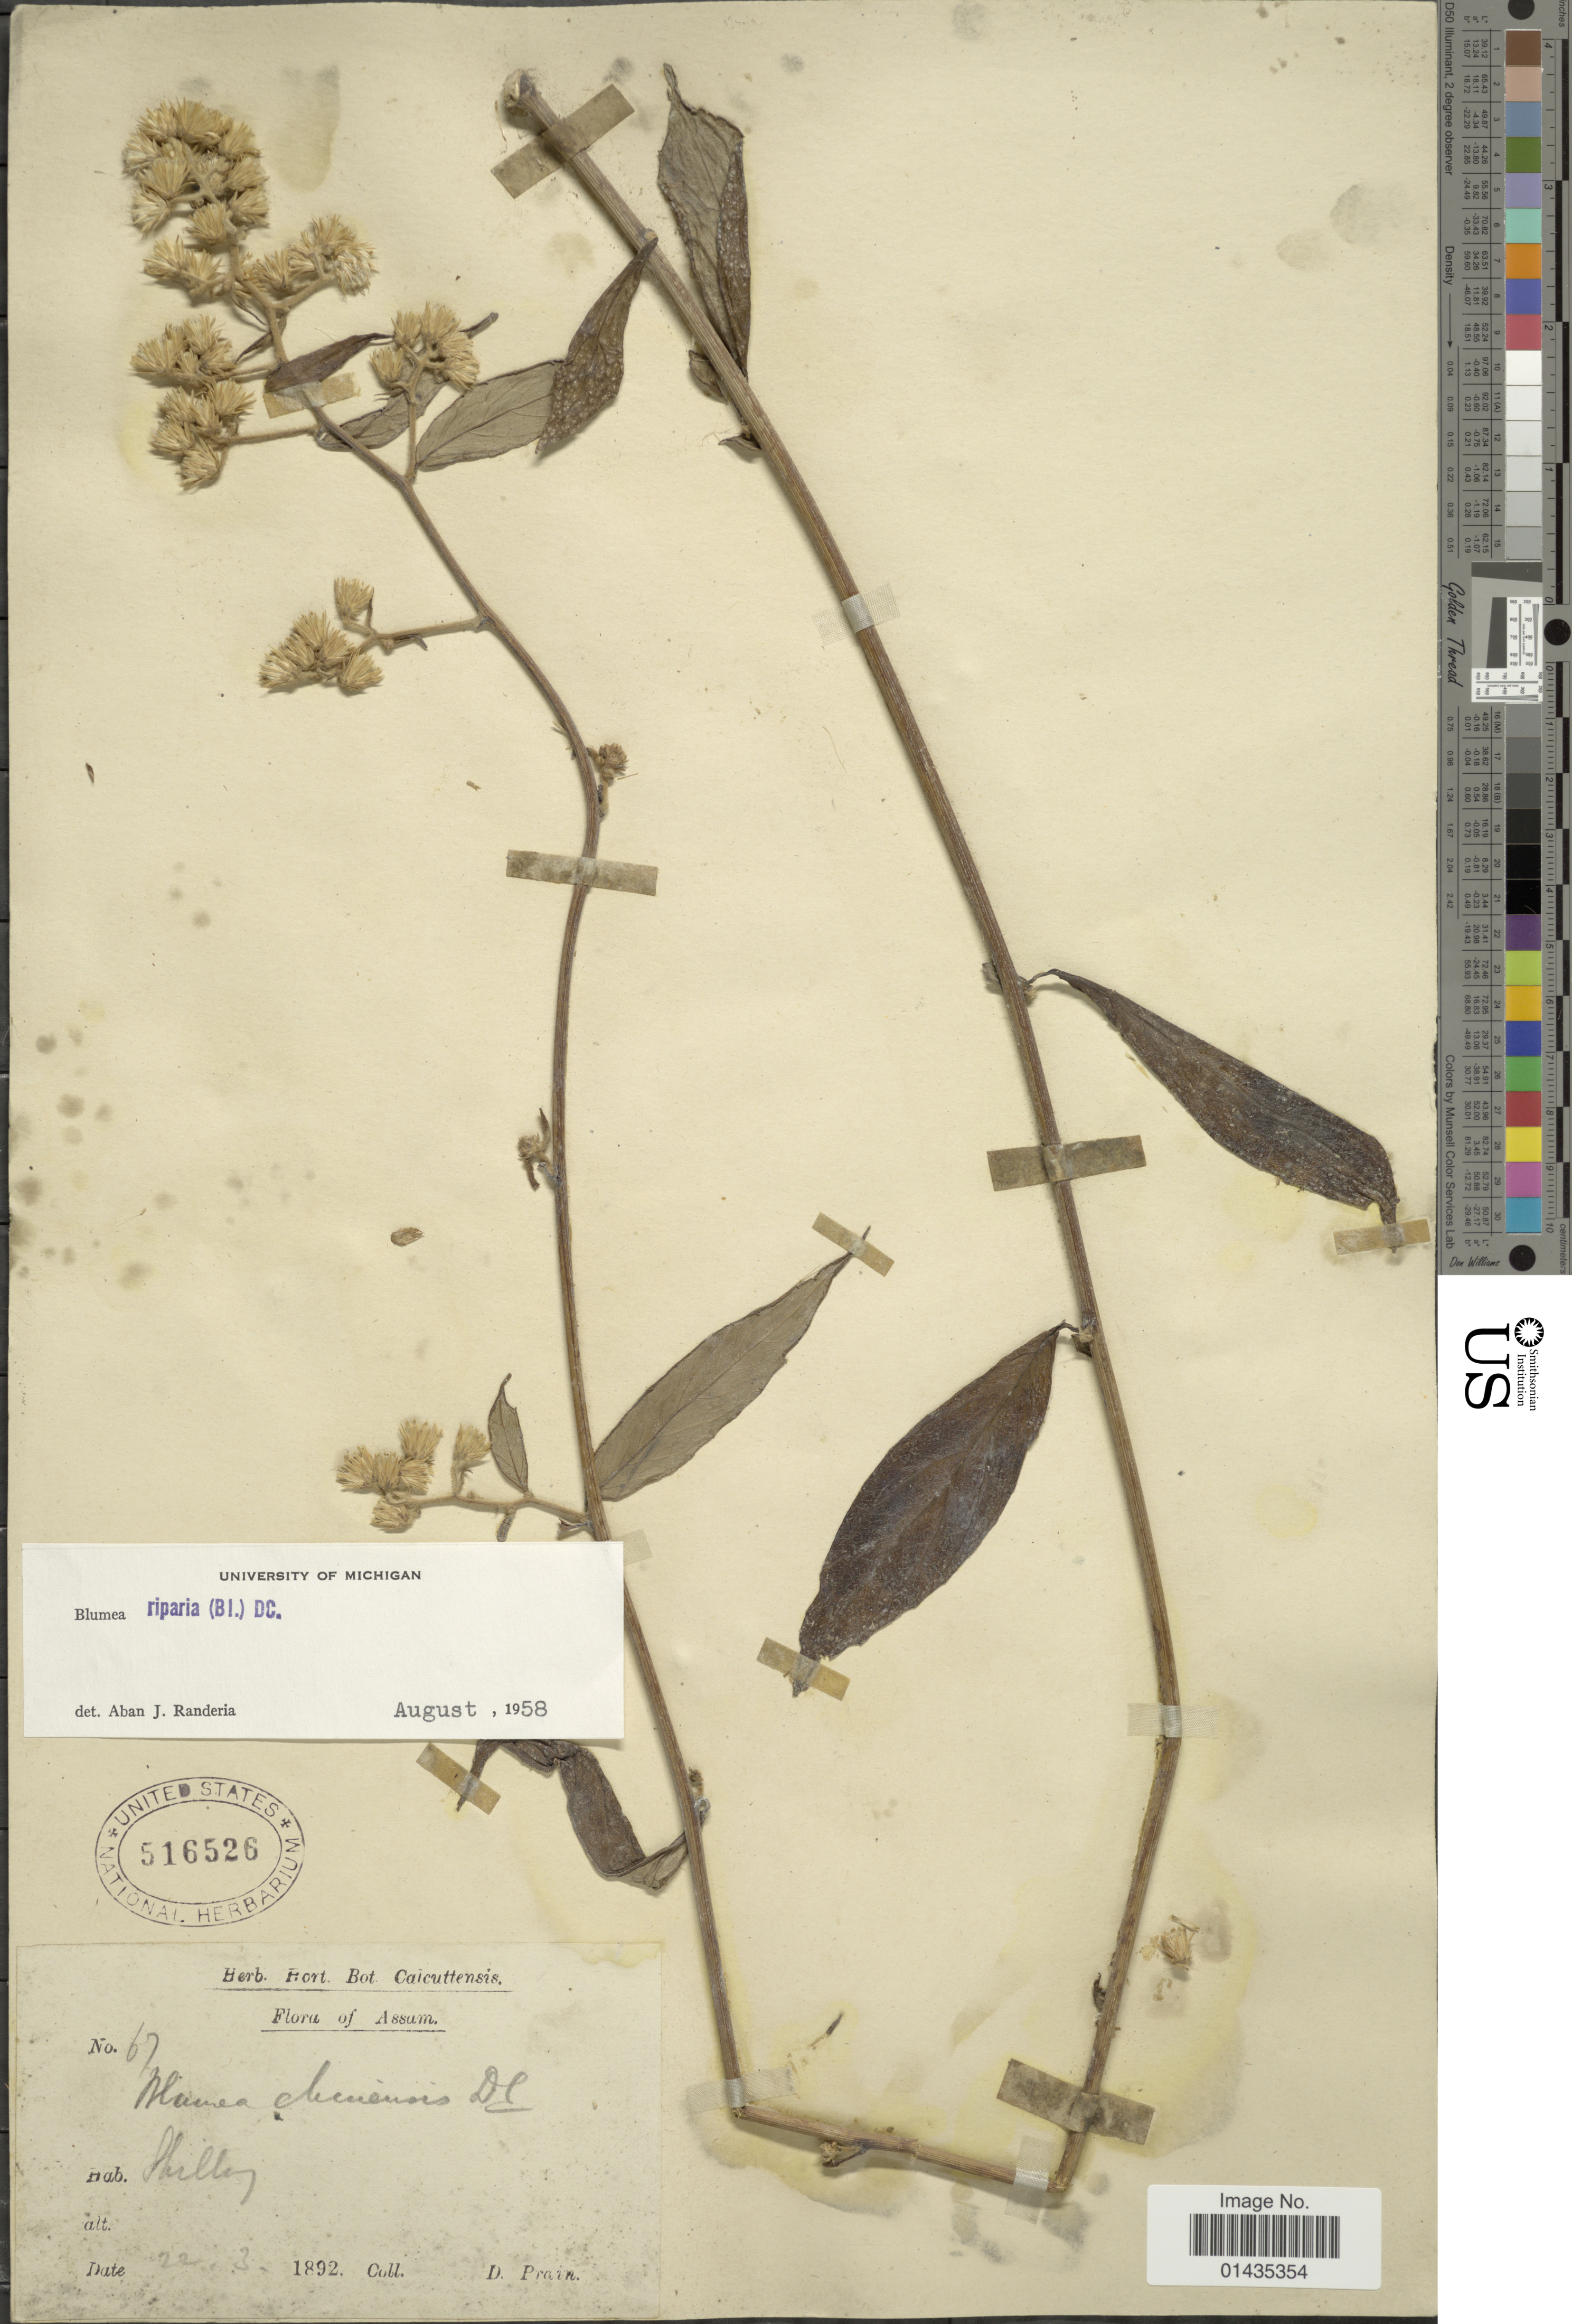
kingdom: Plantae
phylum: Tracheophyta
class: Magnoliopsida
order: Asterales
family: Asteraceae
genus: Blumea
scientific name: Blumea riparia var. riparia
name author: (Blume) DC.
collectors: D. Prain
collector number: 67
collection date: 1892-03-22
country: India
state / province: Meghalaya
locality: Shillong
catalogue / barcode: US 516526